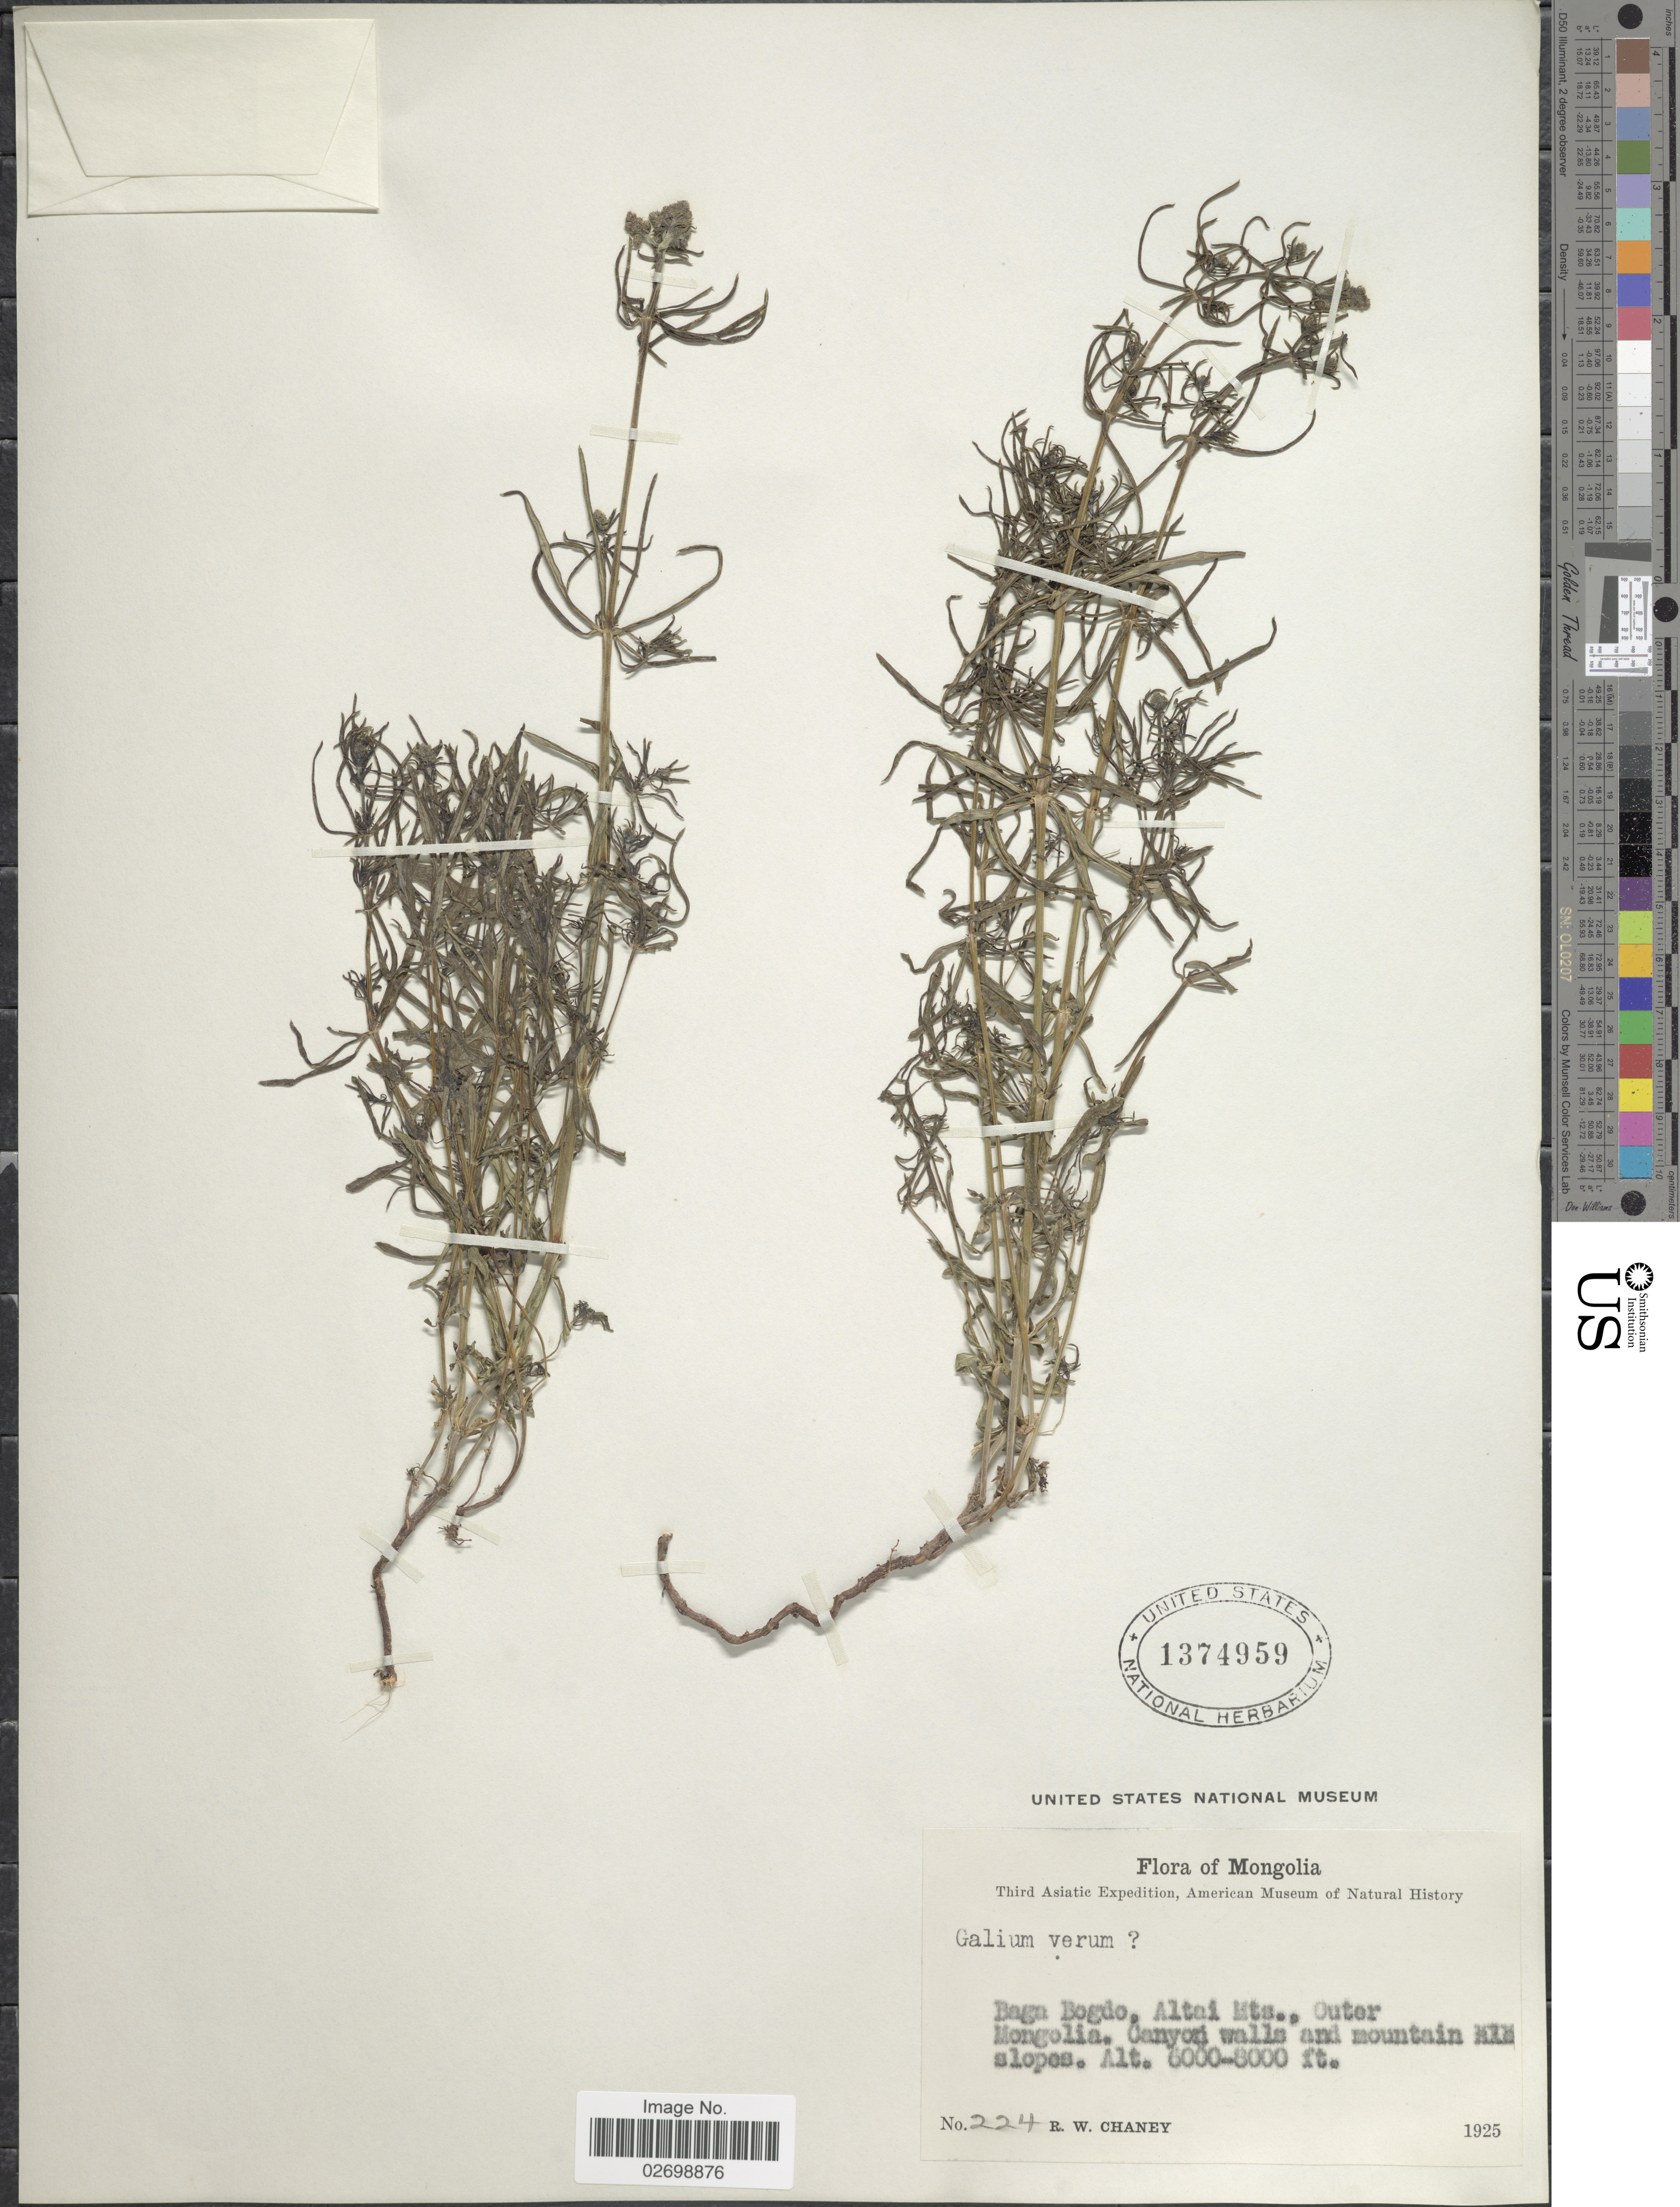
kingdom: Plantae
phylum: Tracheophyta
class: Magnoliopsida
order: Gentianales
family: Rubiaceae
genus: Galium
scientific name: Galium verum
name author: L.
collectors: R. Chaney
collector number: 224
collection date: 1925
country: Mongolia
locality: Baga Bogdo, Altai Mts. Outer Mongolia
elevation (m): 1829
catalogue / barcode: US 1374959